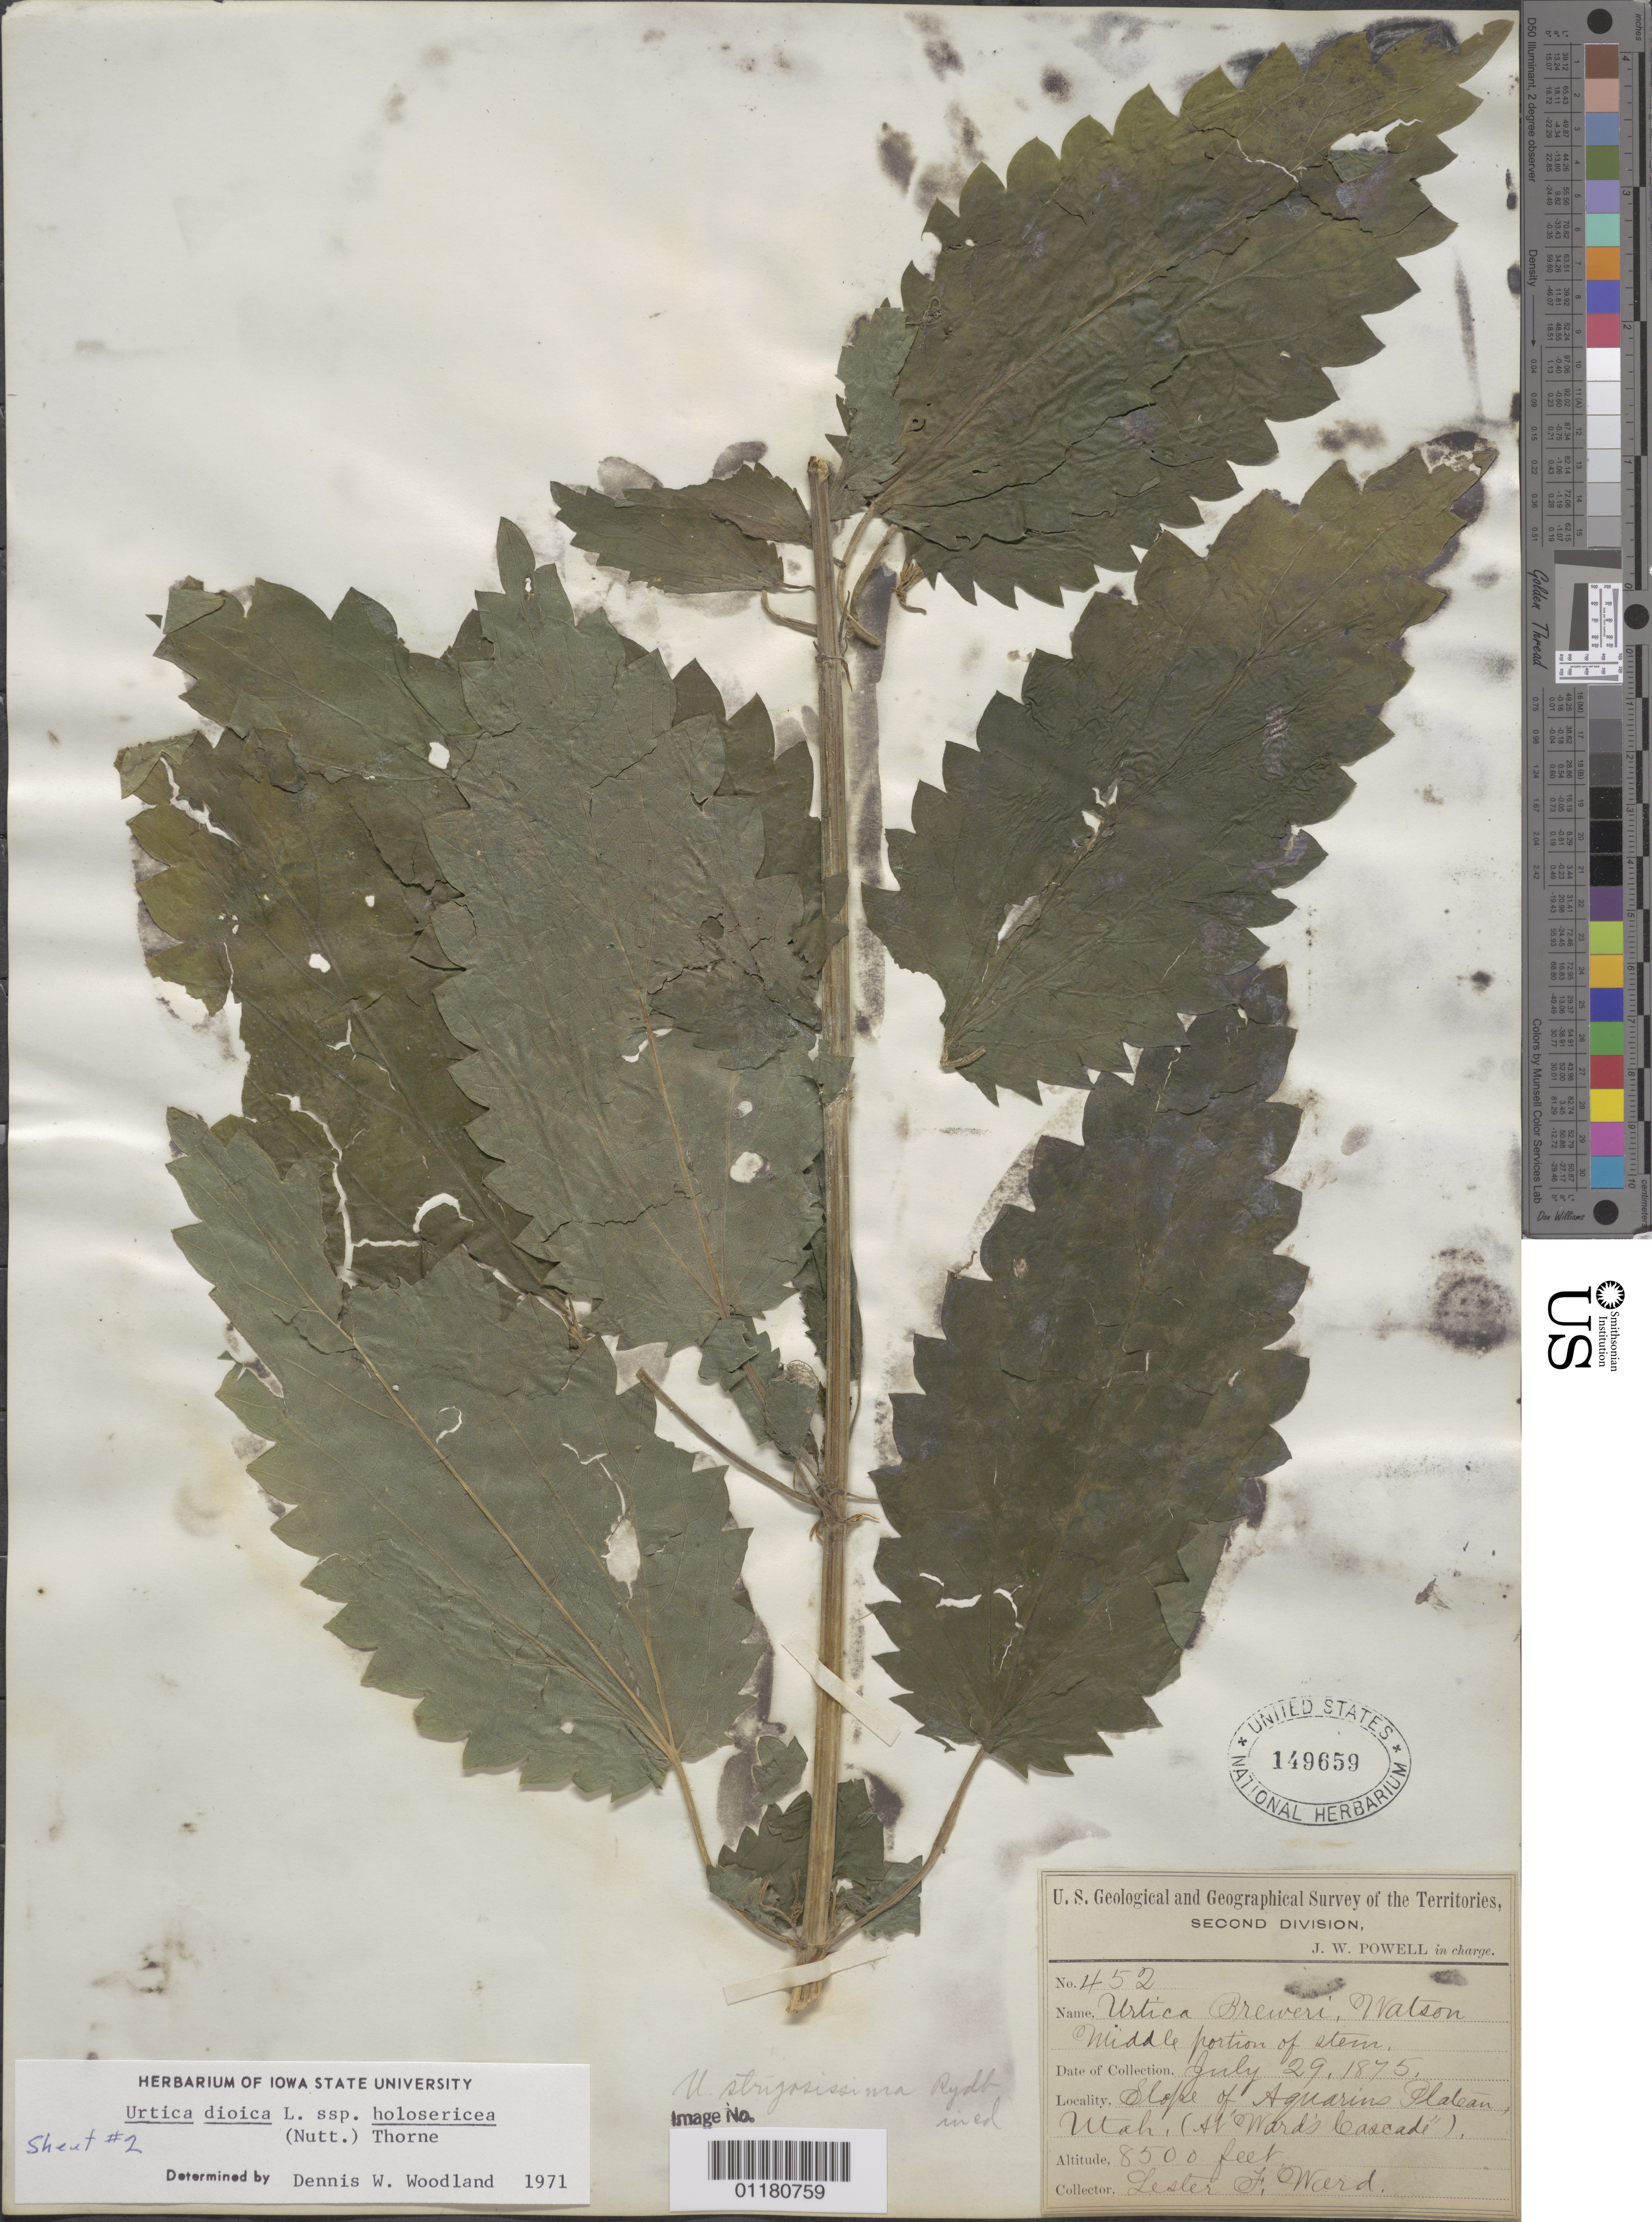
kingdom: Plantae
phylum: Tracheophyta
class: Magnoliopsida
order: Rosales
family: Urticaceae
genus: Urtica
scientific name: Urtica dioica subsp. holosericea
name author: (Nutt.) Thorne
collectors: L. F. Ward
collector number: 452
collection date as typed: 29 Jul 1875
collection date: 1875-07-29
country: United States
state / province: Utah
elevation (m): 2591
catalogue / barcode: US 149659